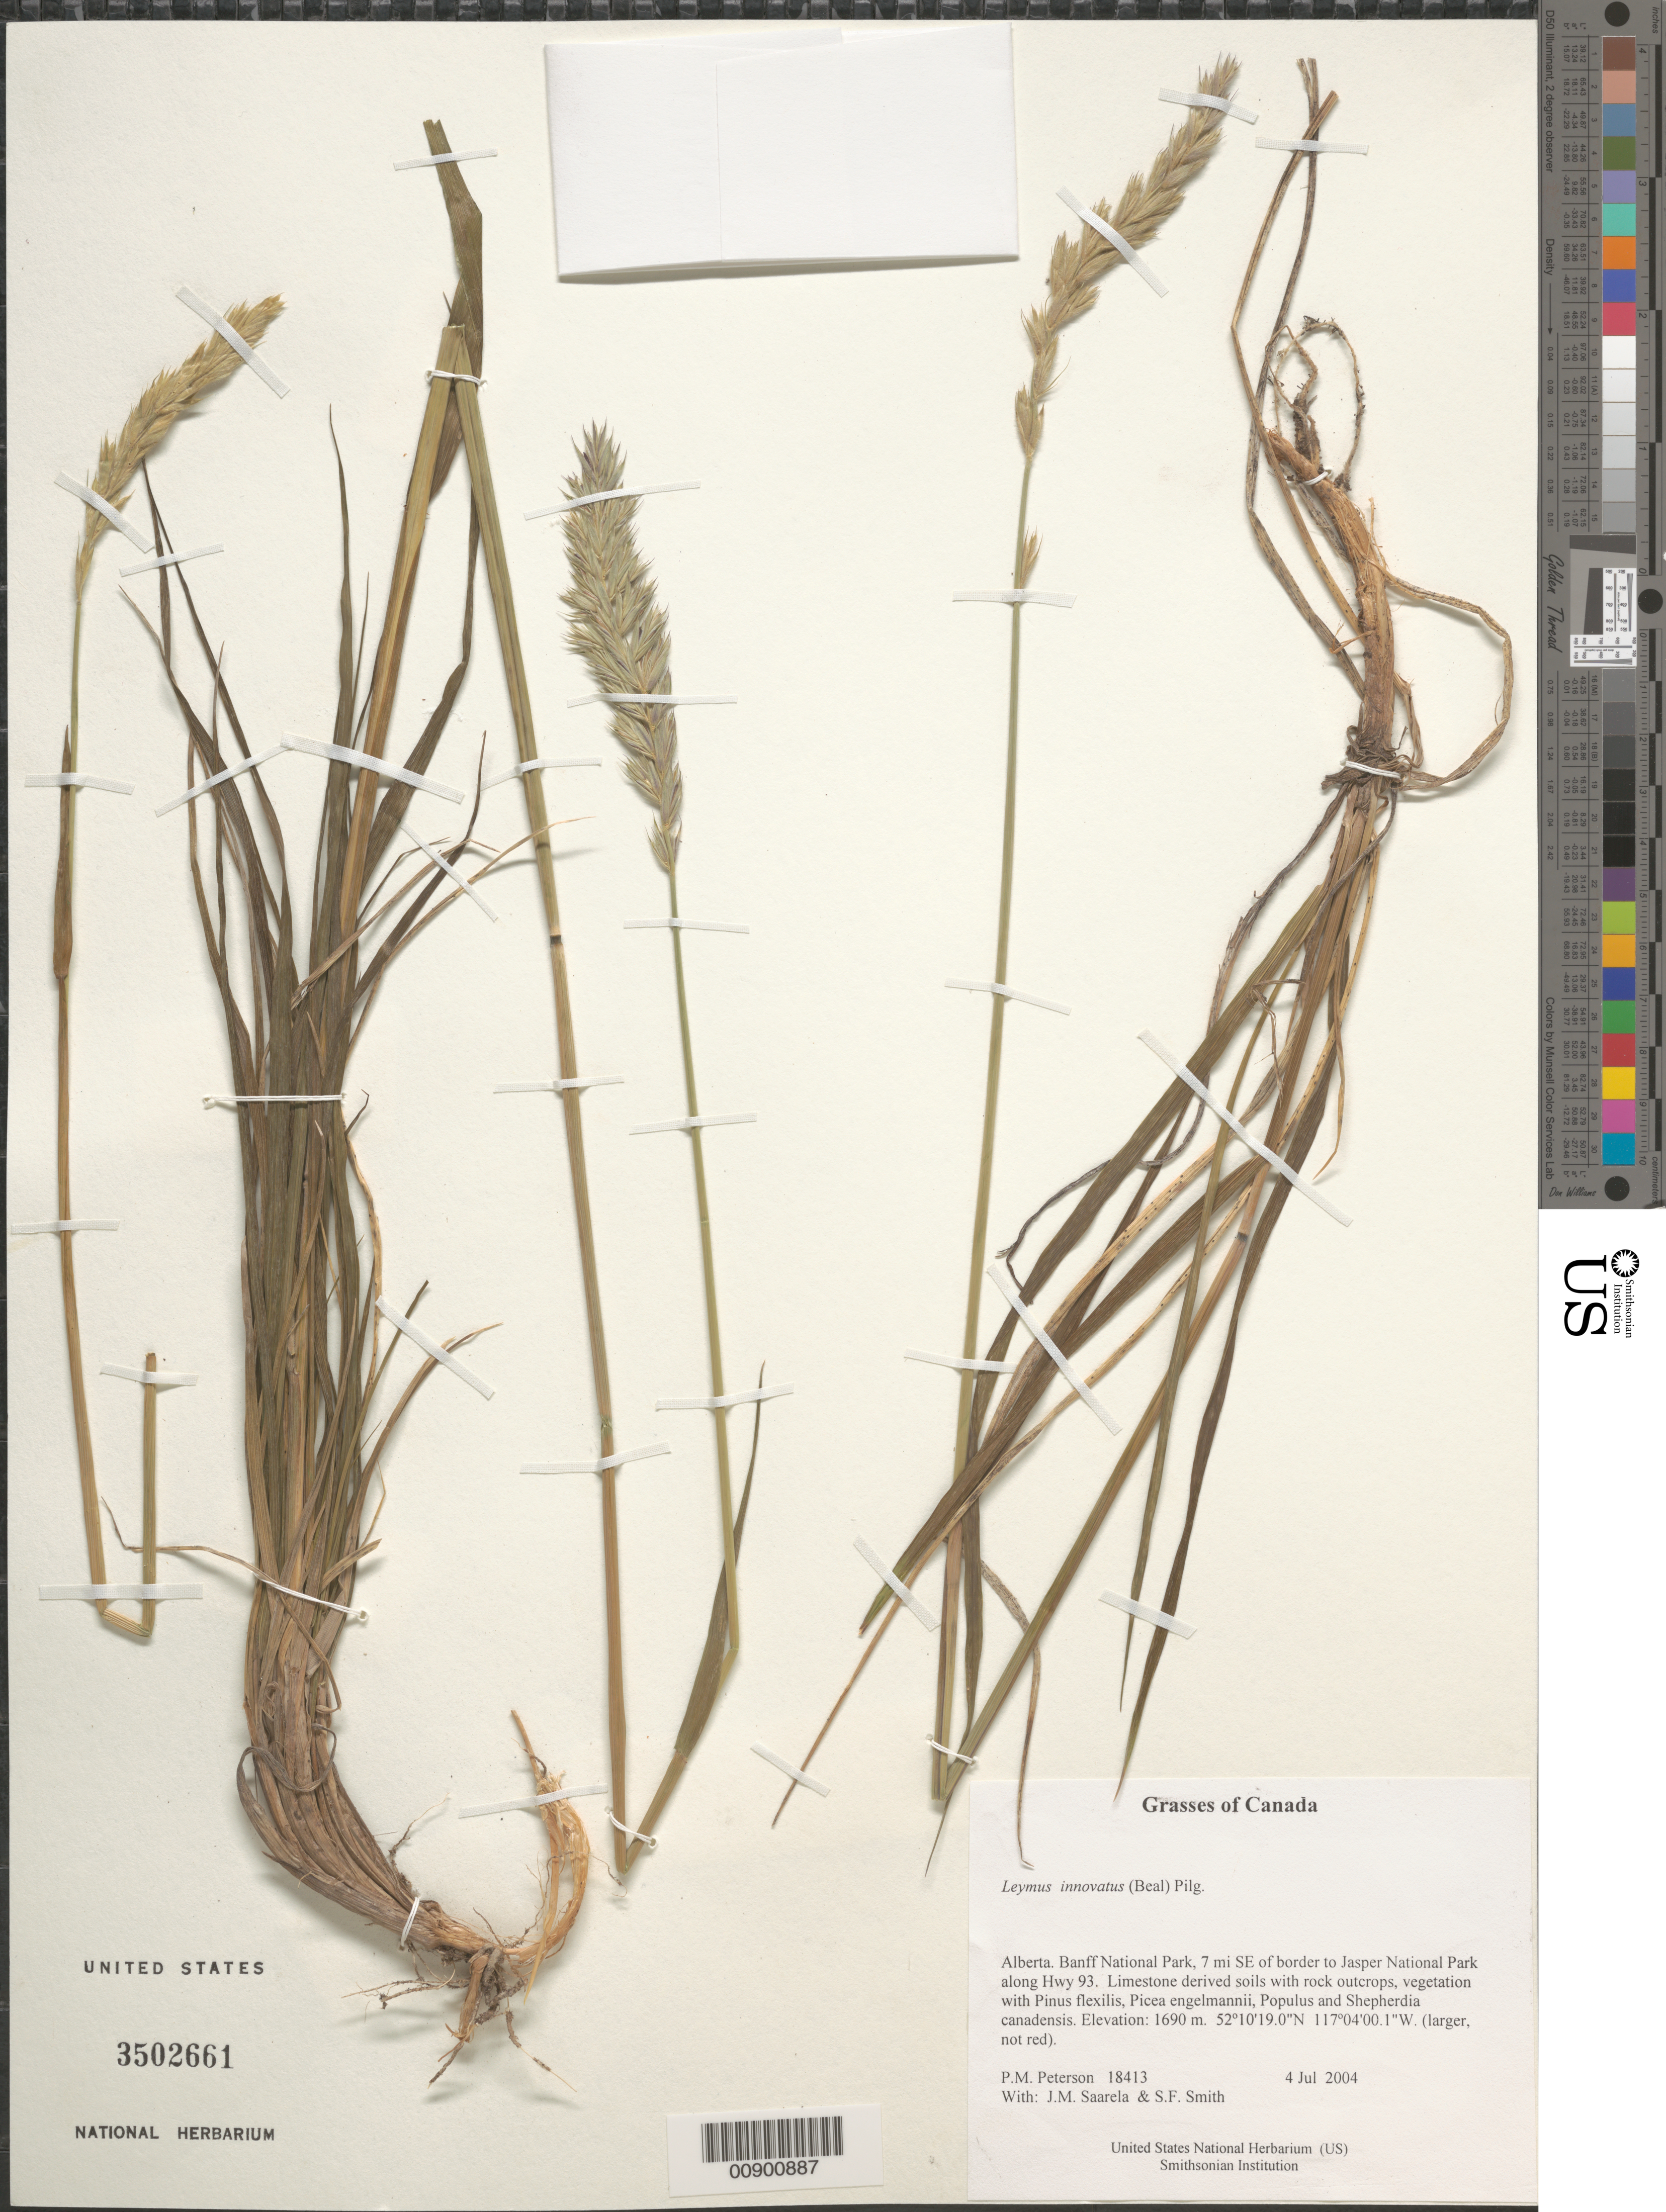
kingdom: Plantae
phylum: Tracheophyta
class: Liliopsida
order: Poales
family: Poaceae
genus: Leymus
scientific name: Leymus innovatus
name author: (W.J. Beal) Pilg.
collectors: P. M. Peterson, J. Saarela & S.F. Smith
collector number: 18413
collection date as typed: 04 Jul 2004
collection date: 2004-07-04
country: Canada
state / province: Alberta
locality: Banff National Park, 7 mi SE of border to Jasper National Park along Hwy 93. Limestone derived soils with rock outcrops, vegetation with Pinus flexilis, Picea engelmannii, Populus and Shepherdia canadensis.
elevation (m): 1690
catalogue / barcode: US 3502661